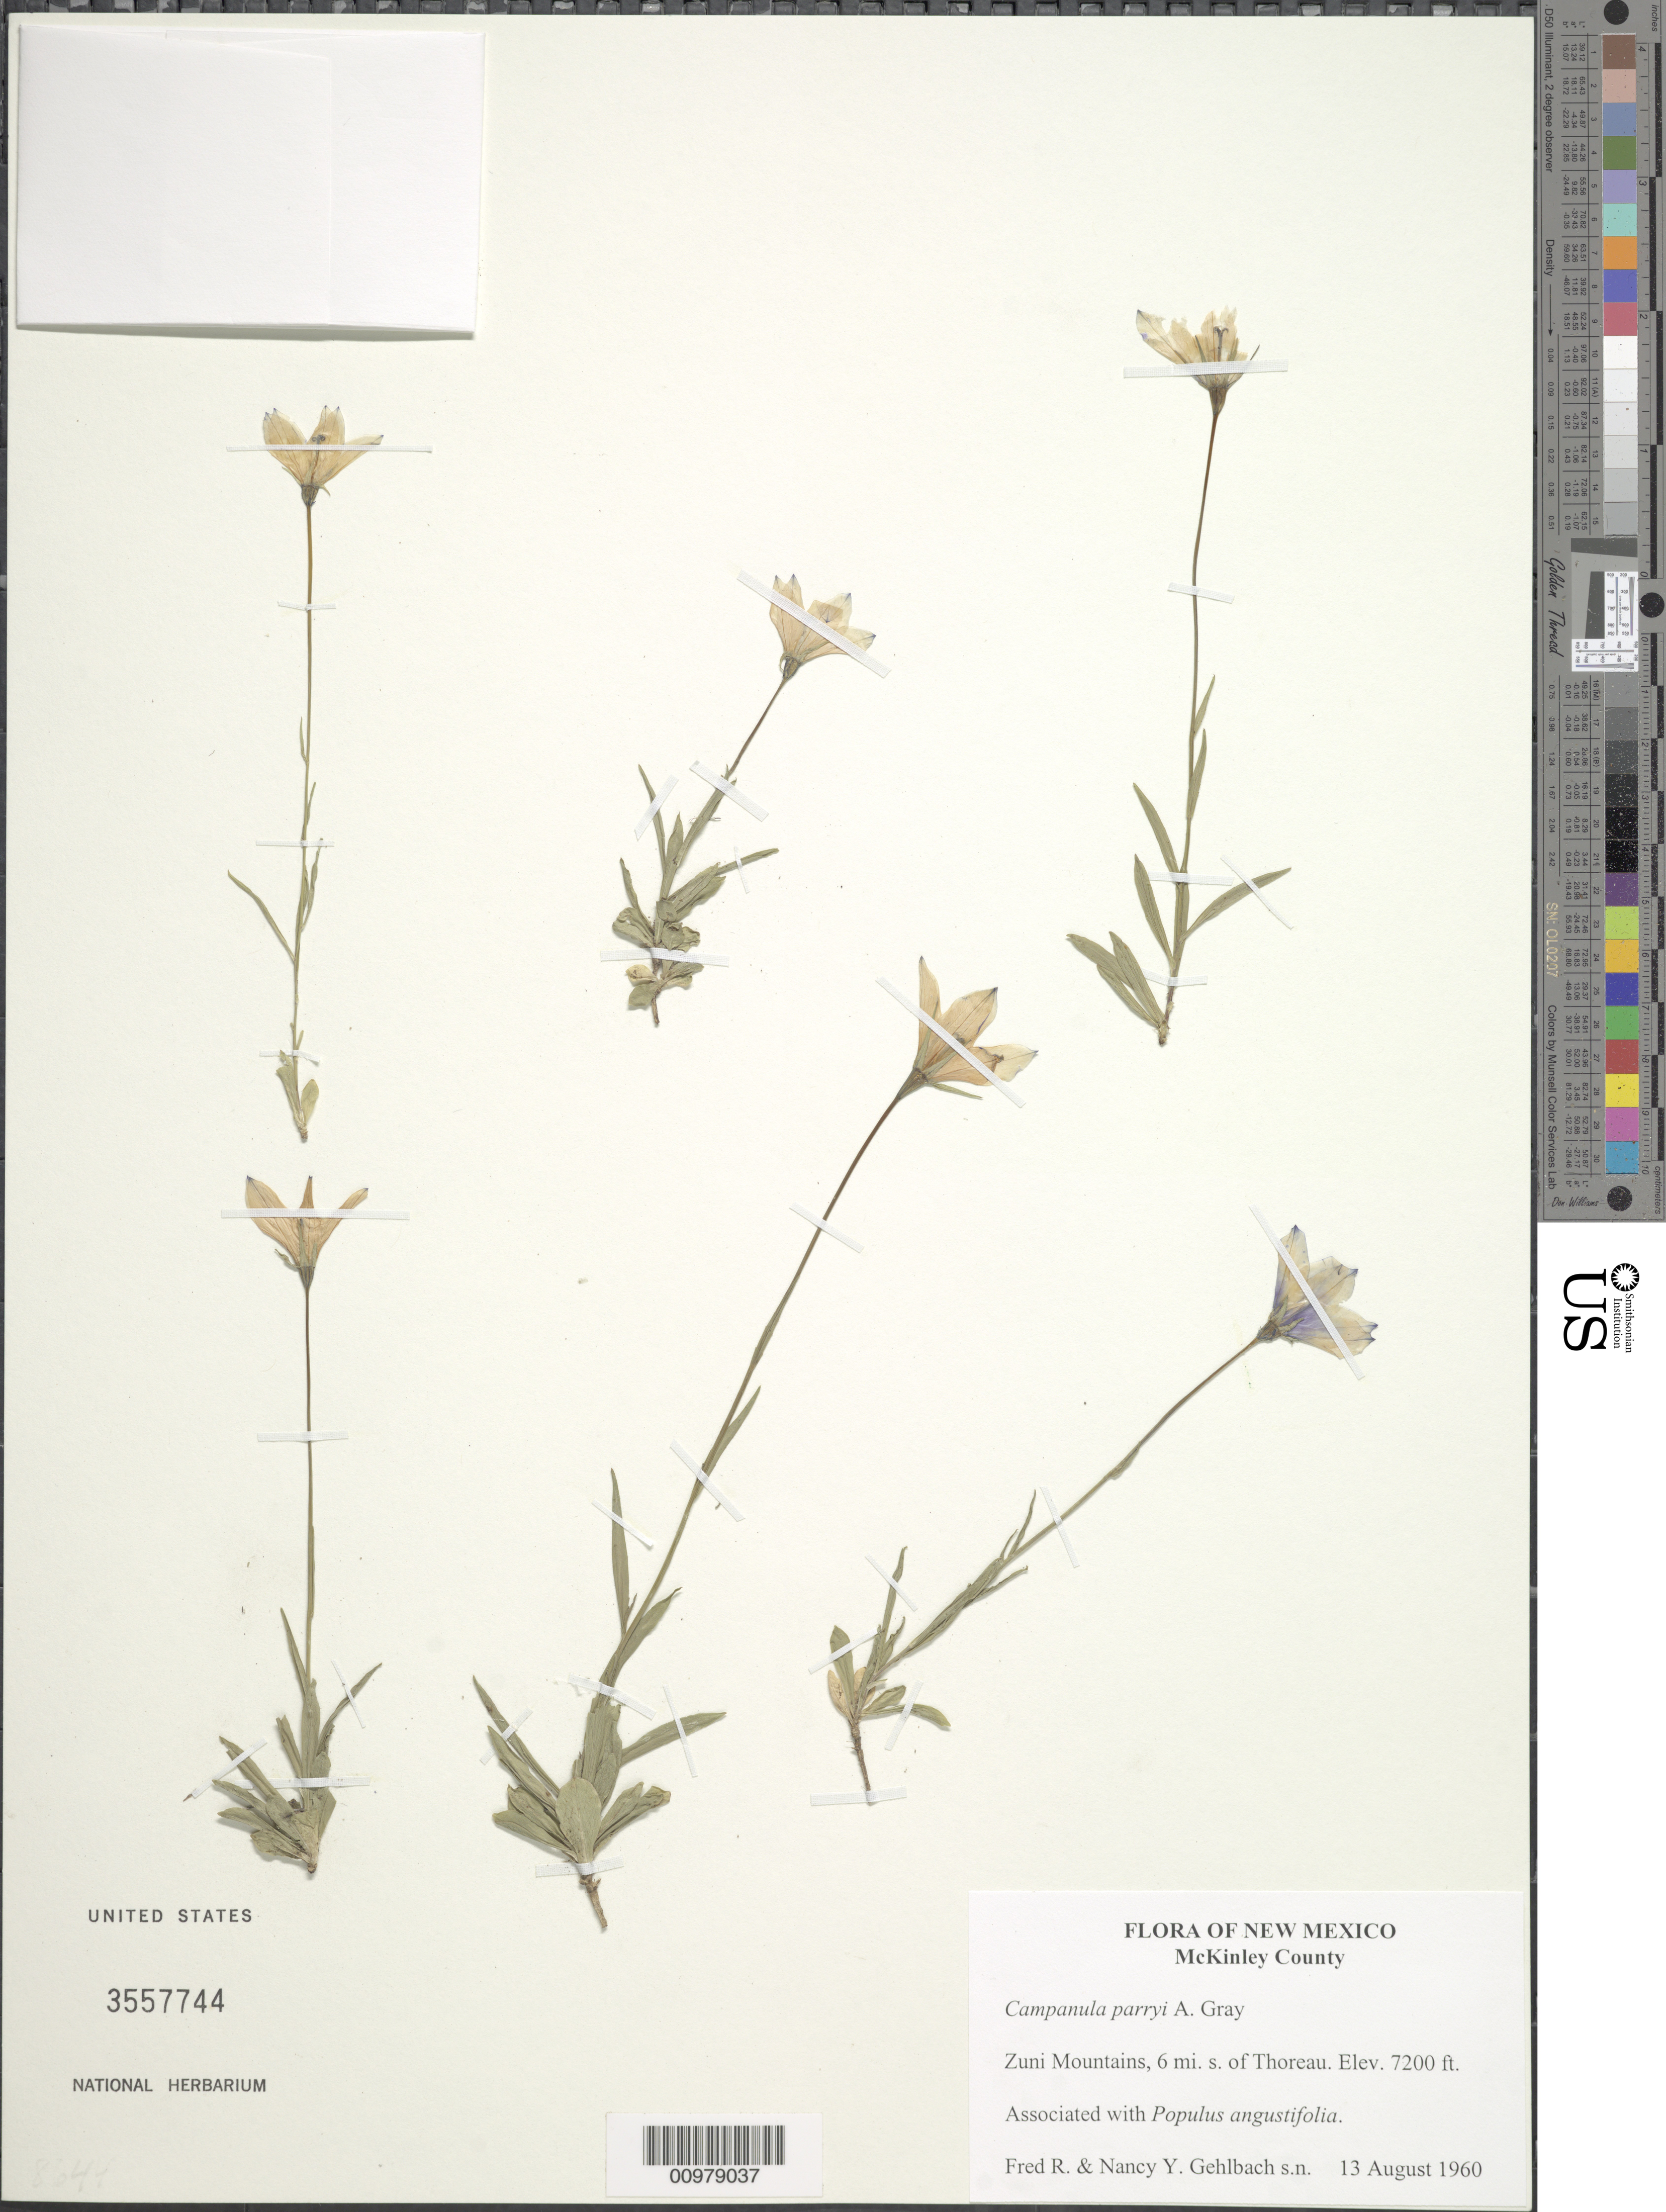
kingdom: Plantae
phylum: Tracheophyta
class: Magnoliopsida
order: Asterales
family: Campanulaceae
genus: Campanula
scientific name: Campanula parryi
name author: A. Gray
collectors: F. R. Gehlbach & N. Y. Gehlbach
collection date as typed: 13 August 1960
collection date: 1960-08-13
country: United States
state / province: New Mexico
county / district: McKinley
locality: Zuni Mountains, 6 mi. S of Thoreau.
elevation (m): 2195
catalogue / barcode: US 3557744